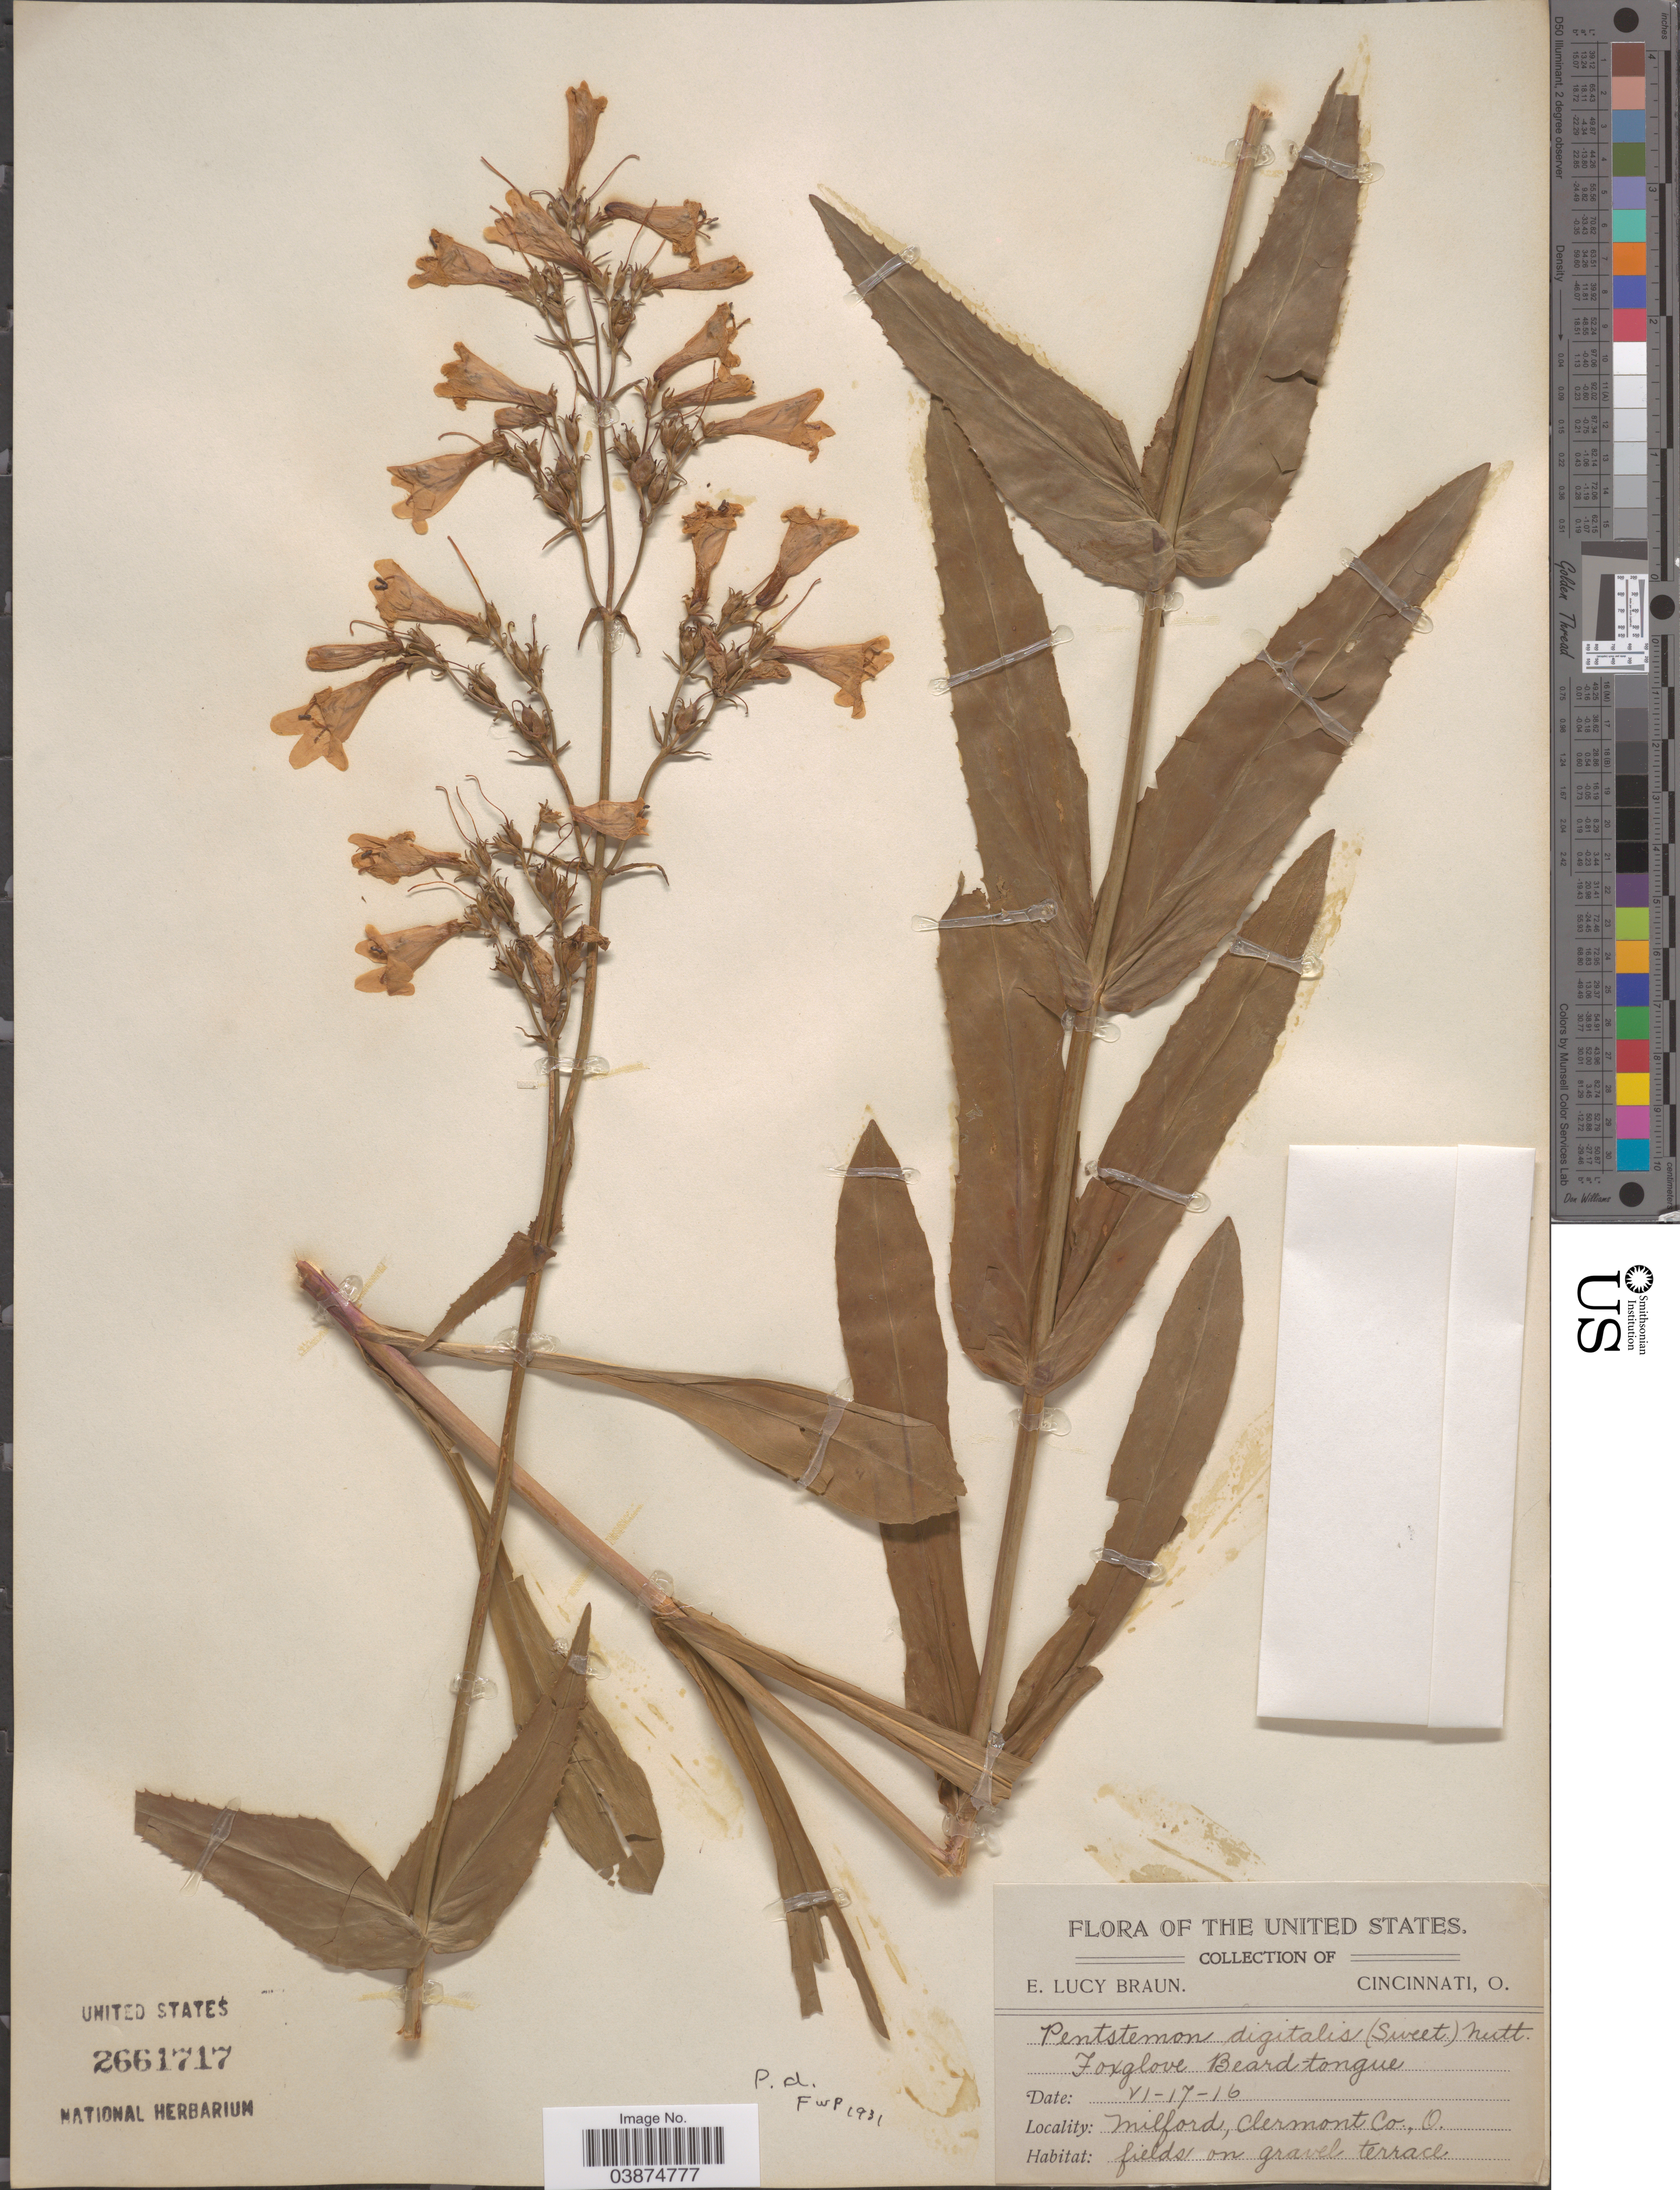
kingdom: Plantae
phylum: Tracheophyta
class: Magnoliopsida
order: Lamiales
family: Plantaginaceae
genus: Penstemon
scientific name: Penstemon digitalis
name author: Nutt. ex Sims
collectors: E. L. Braun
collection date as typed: Transcribed d/m/y: 17/6/16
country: United States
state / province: Ohio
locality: Milford, Clermont Co.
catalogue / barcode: US 2661717